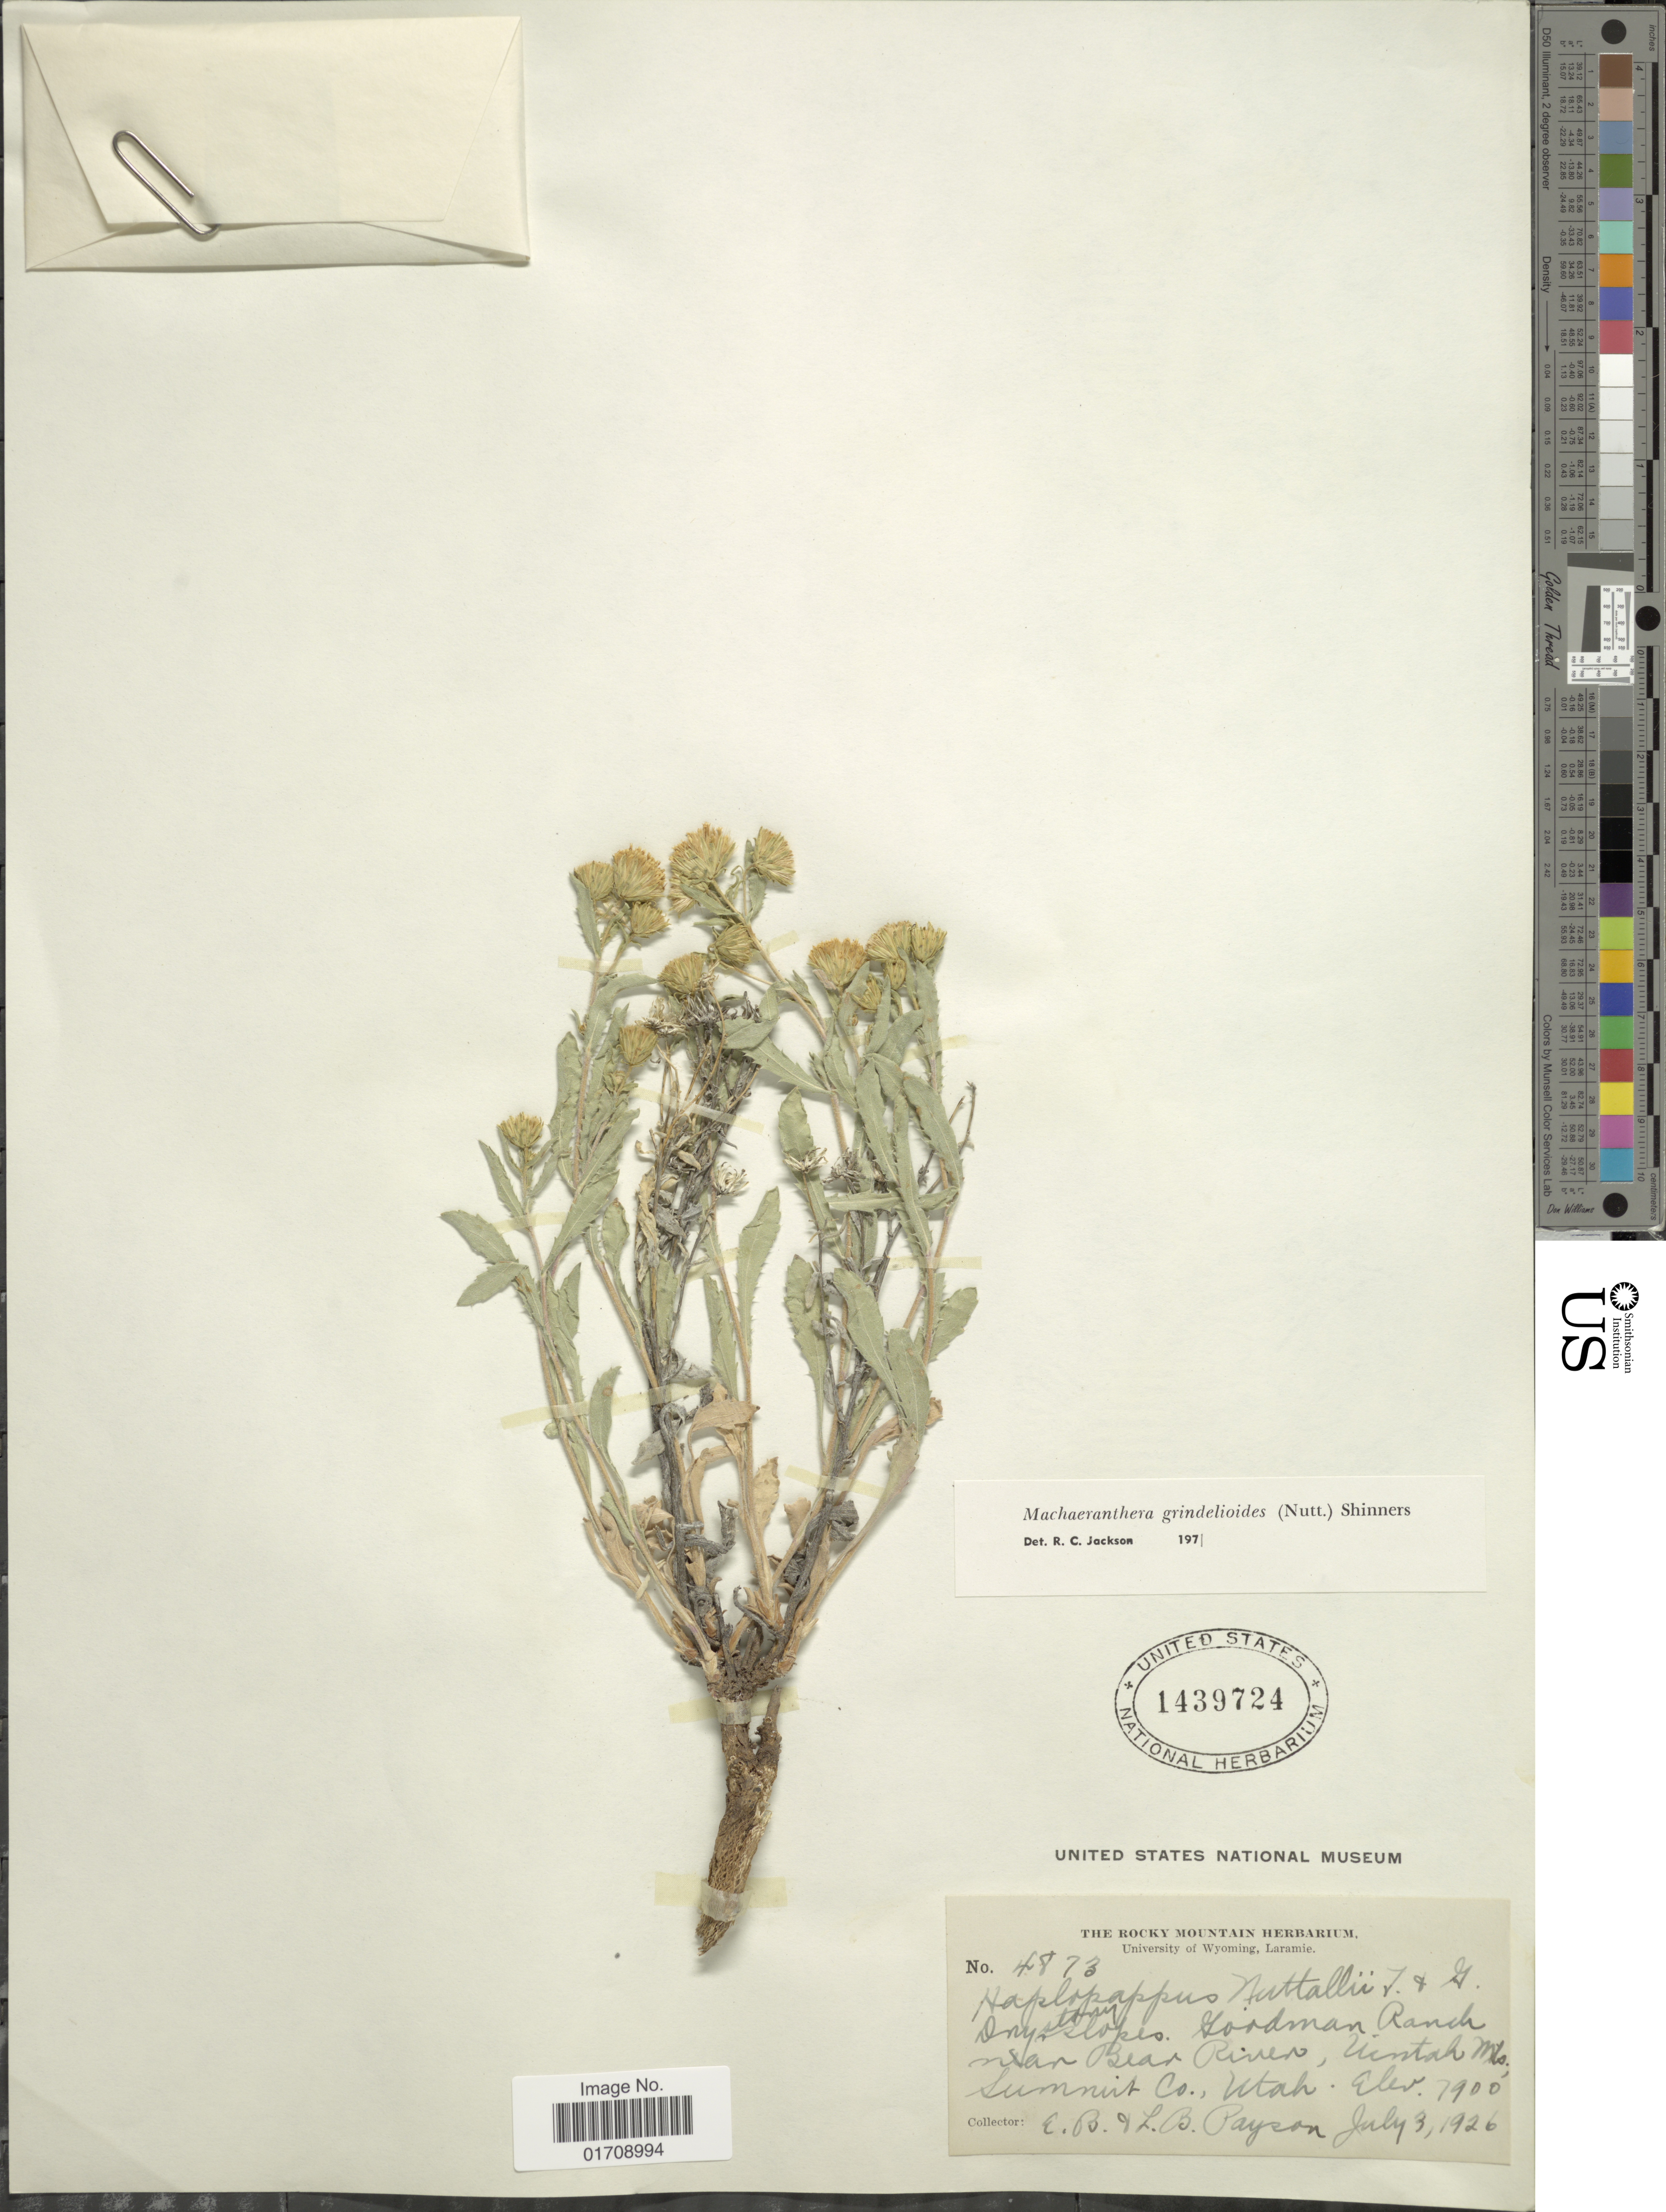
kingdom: Plantae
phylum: Tracheophyta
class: Magnoliopsida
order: Asterales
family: Asteraceae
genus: Machaeranthera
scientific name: Machaeranthera grindelioides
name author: (Nutt.) Shinners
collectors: E. B. Payson & L. Payson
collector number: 4873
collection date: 1926-07-03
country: United States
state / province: Utah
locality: Goodman Ranch, near Bear River, Uintah Mts., Summit Co.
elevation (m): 2408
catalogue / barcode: US 1439724